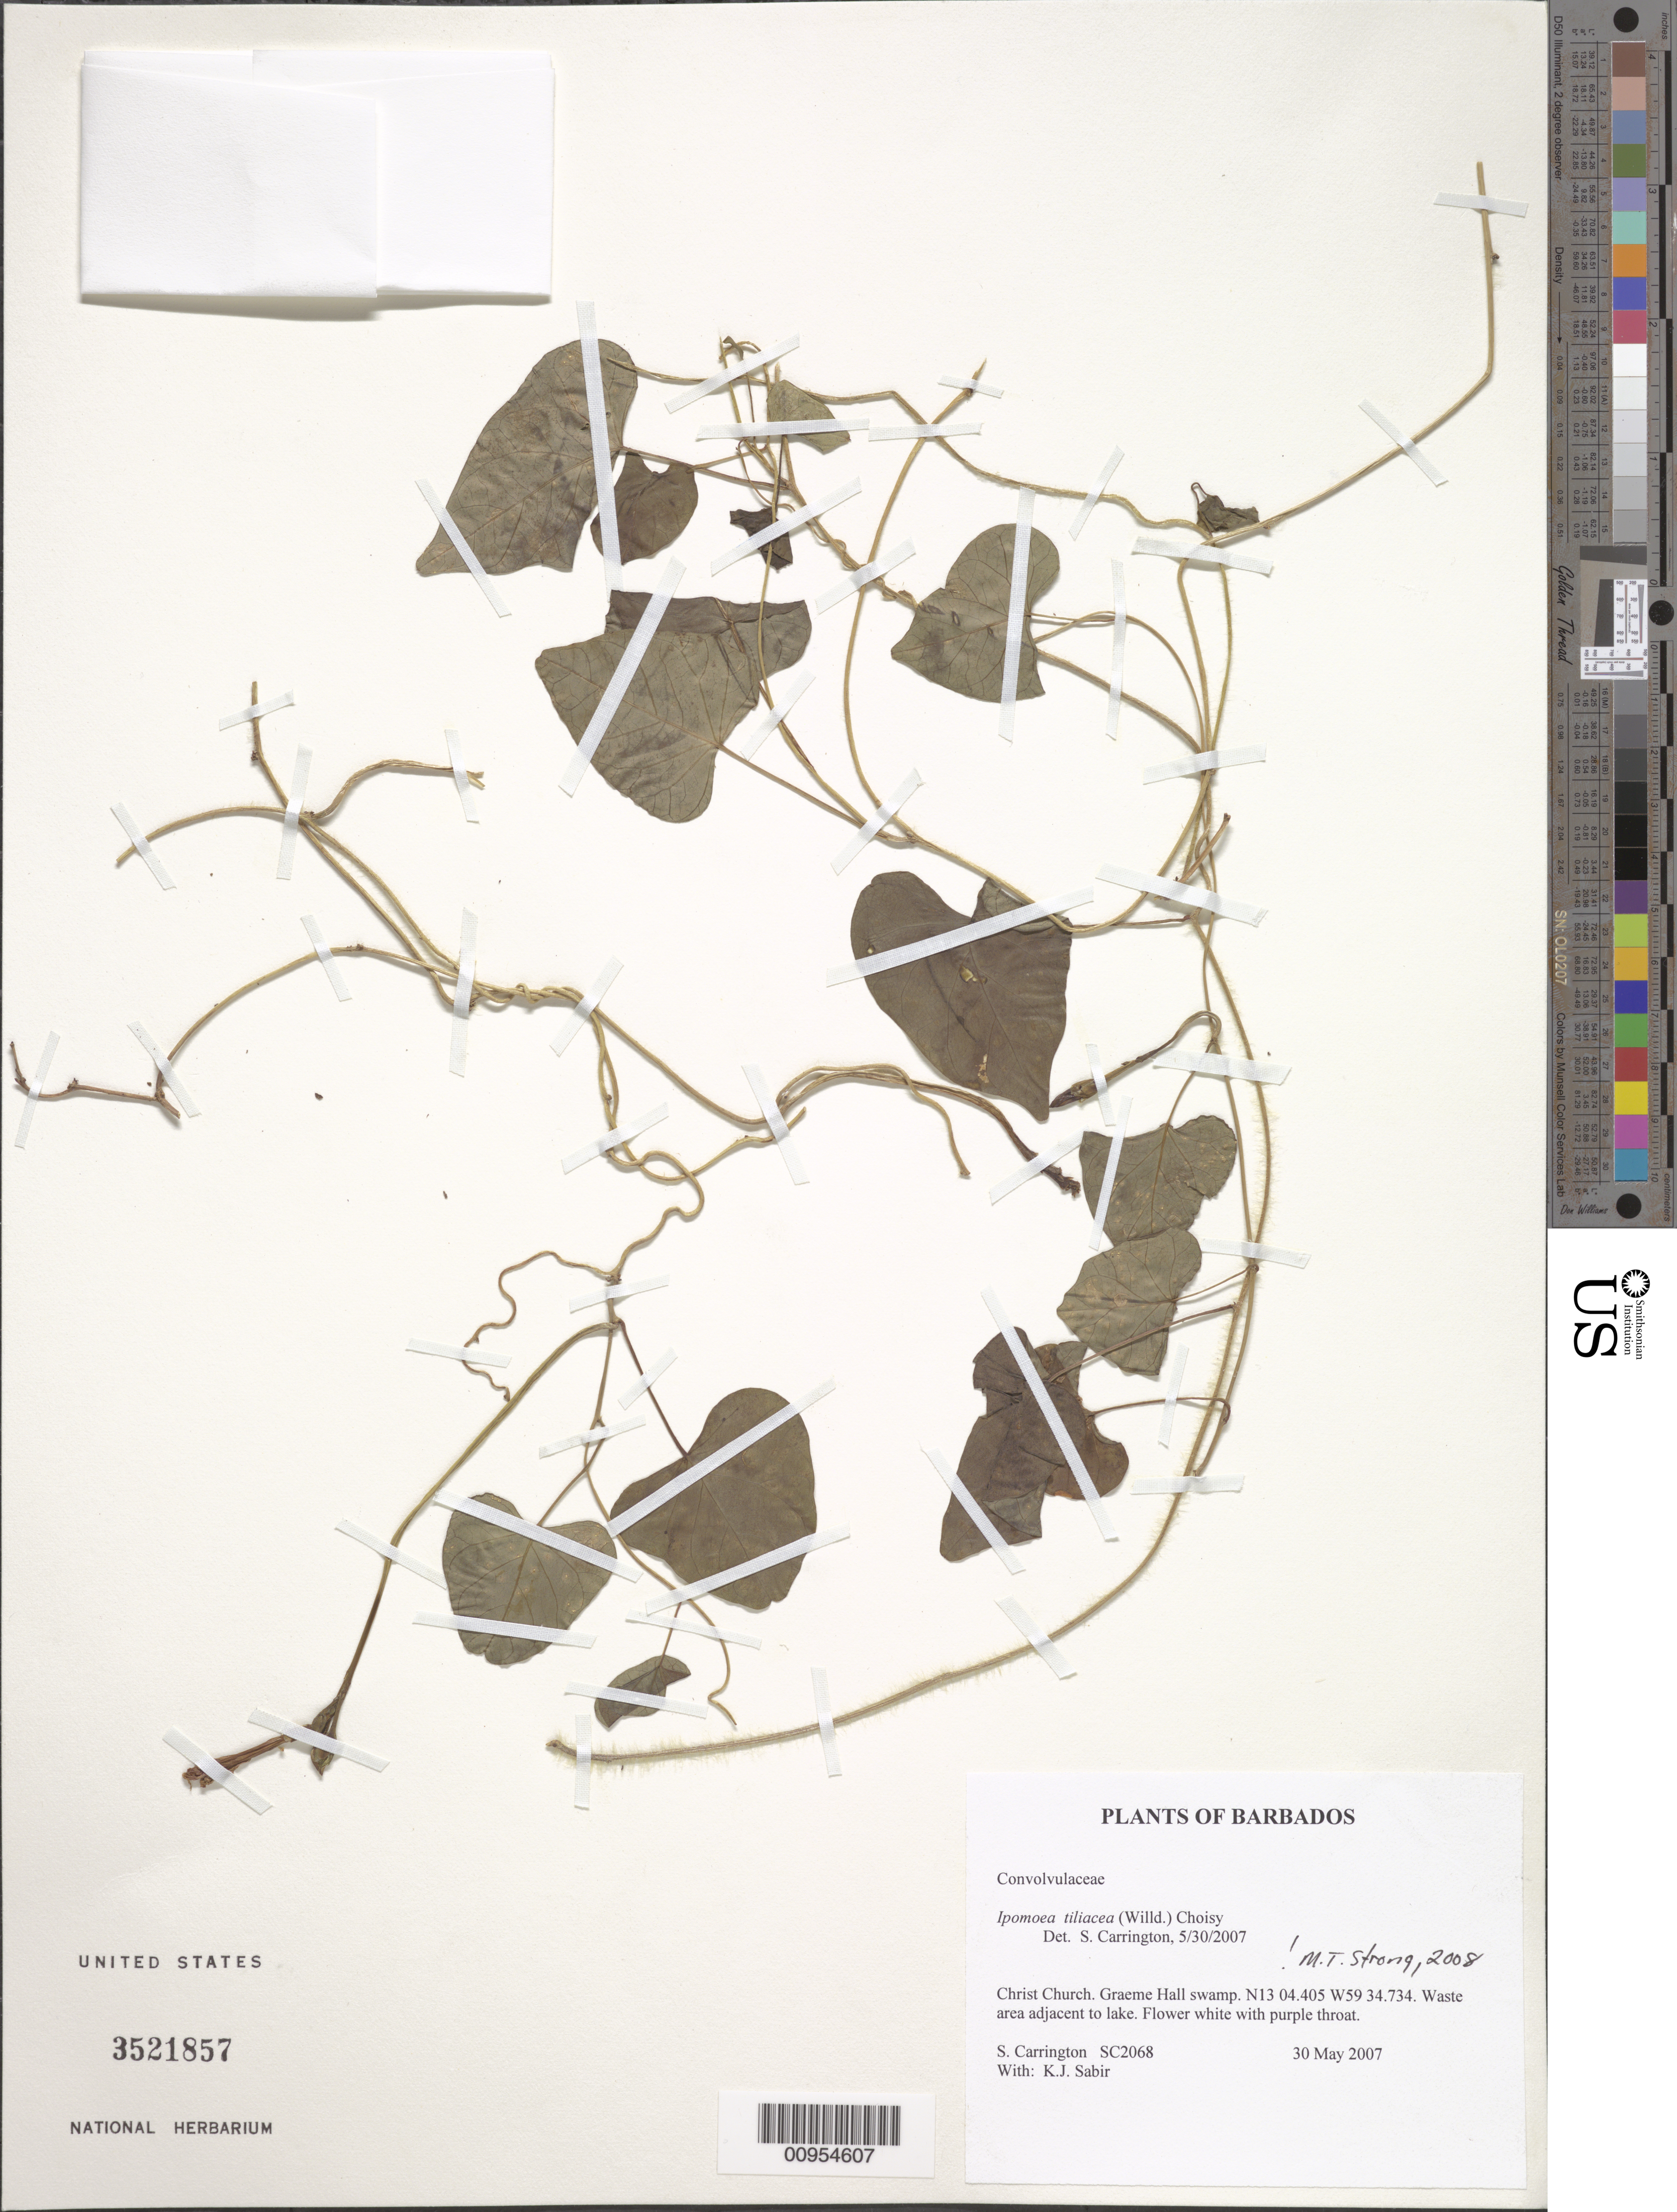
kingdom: Plantae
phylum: Tracheophyta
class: Magnoliopsida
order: Solanales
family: Convolvulaceae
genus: Ipomoea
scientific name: Ipomoea tiliacea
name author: (Willd.) Choisy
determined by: Strong, M. T., (US), Smithsonian Institution - National Museum of Natural History (UNITED STATES)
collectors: C. M. S. Carrington & K. Sabir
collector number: SC 2068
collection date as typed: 30 May 2007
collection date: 2007-05-30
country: Barbados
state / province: Christ Church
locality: Graeme Hall swamp.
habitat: Waste area adjacent to lake.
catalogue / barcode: US 3521857